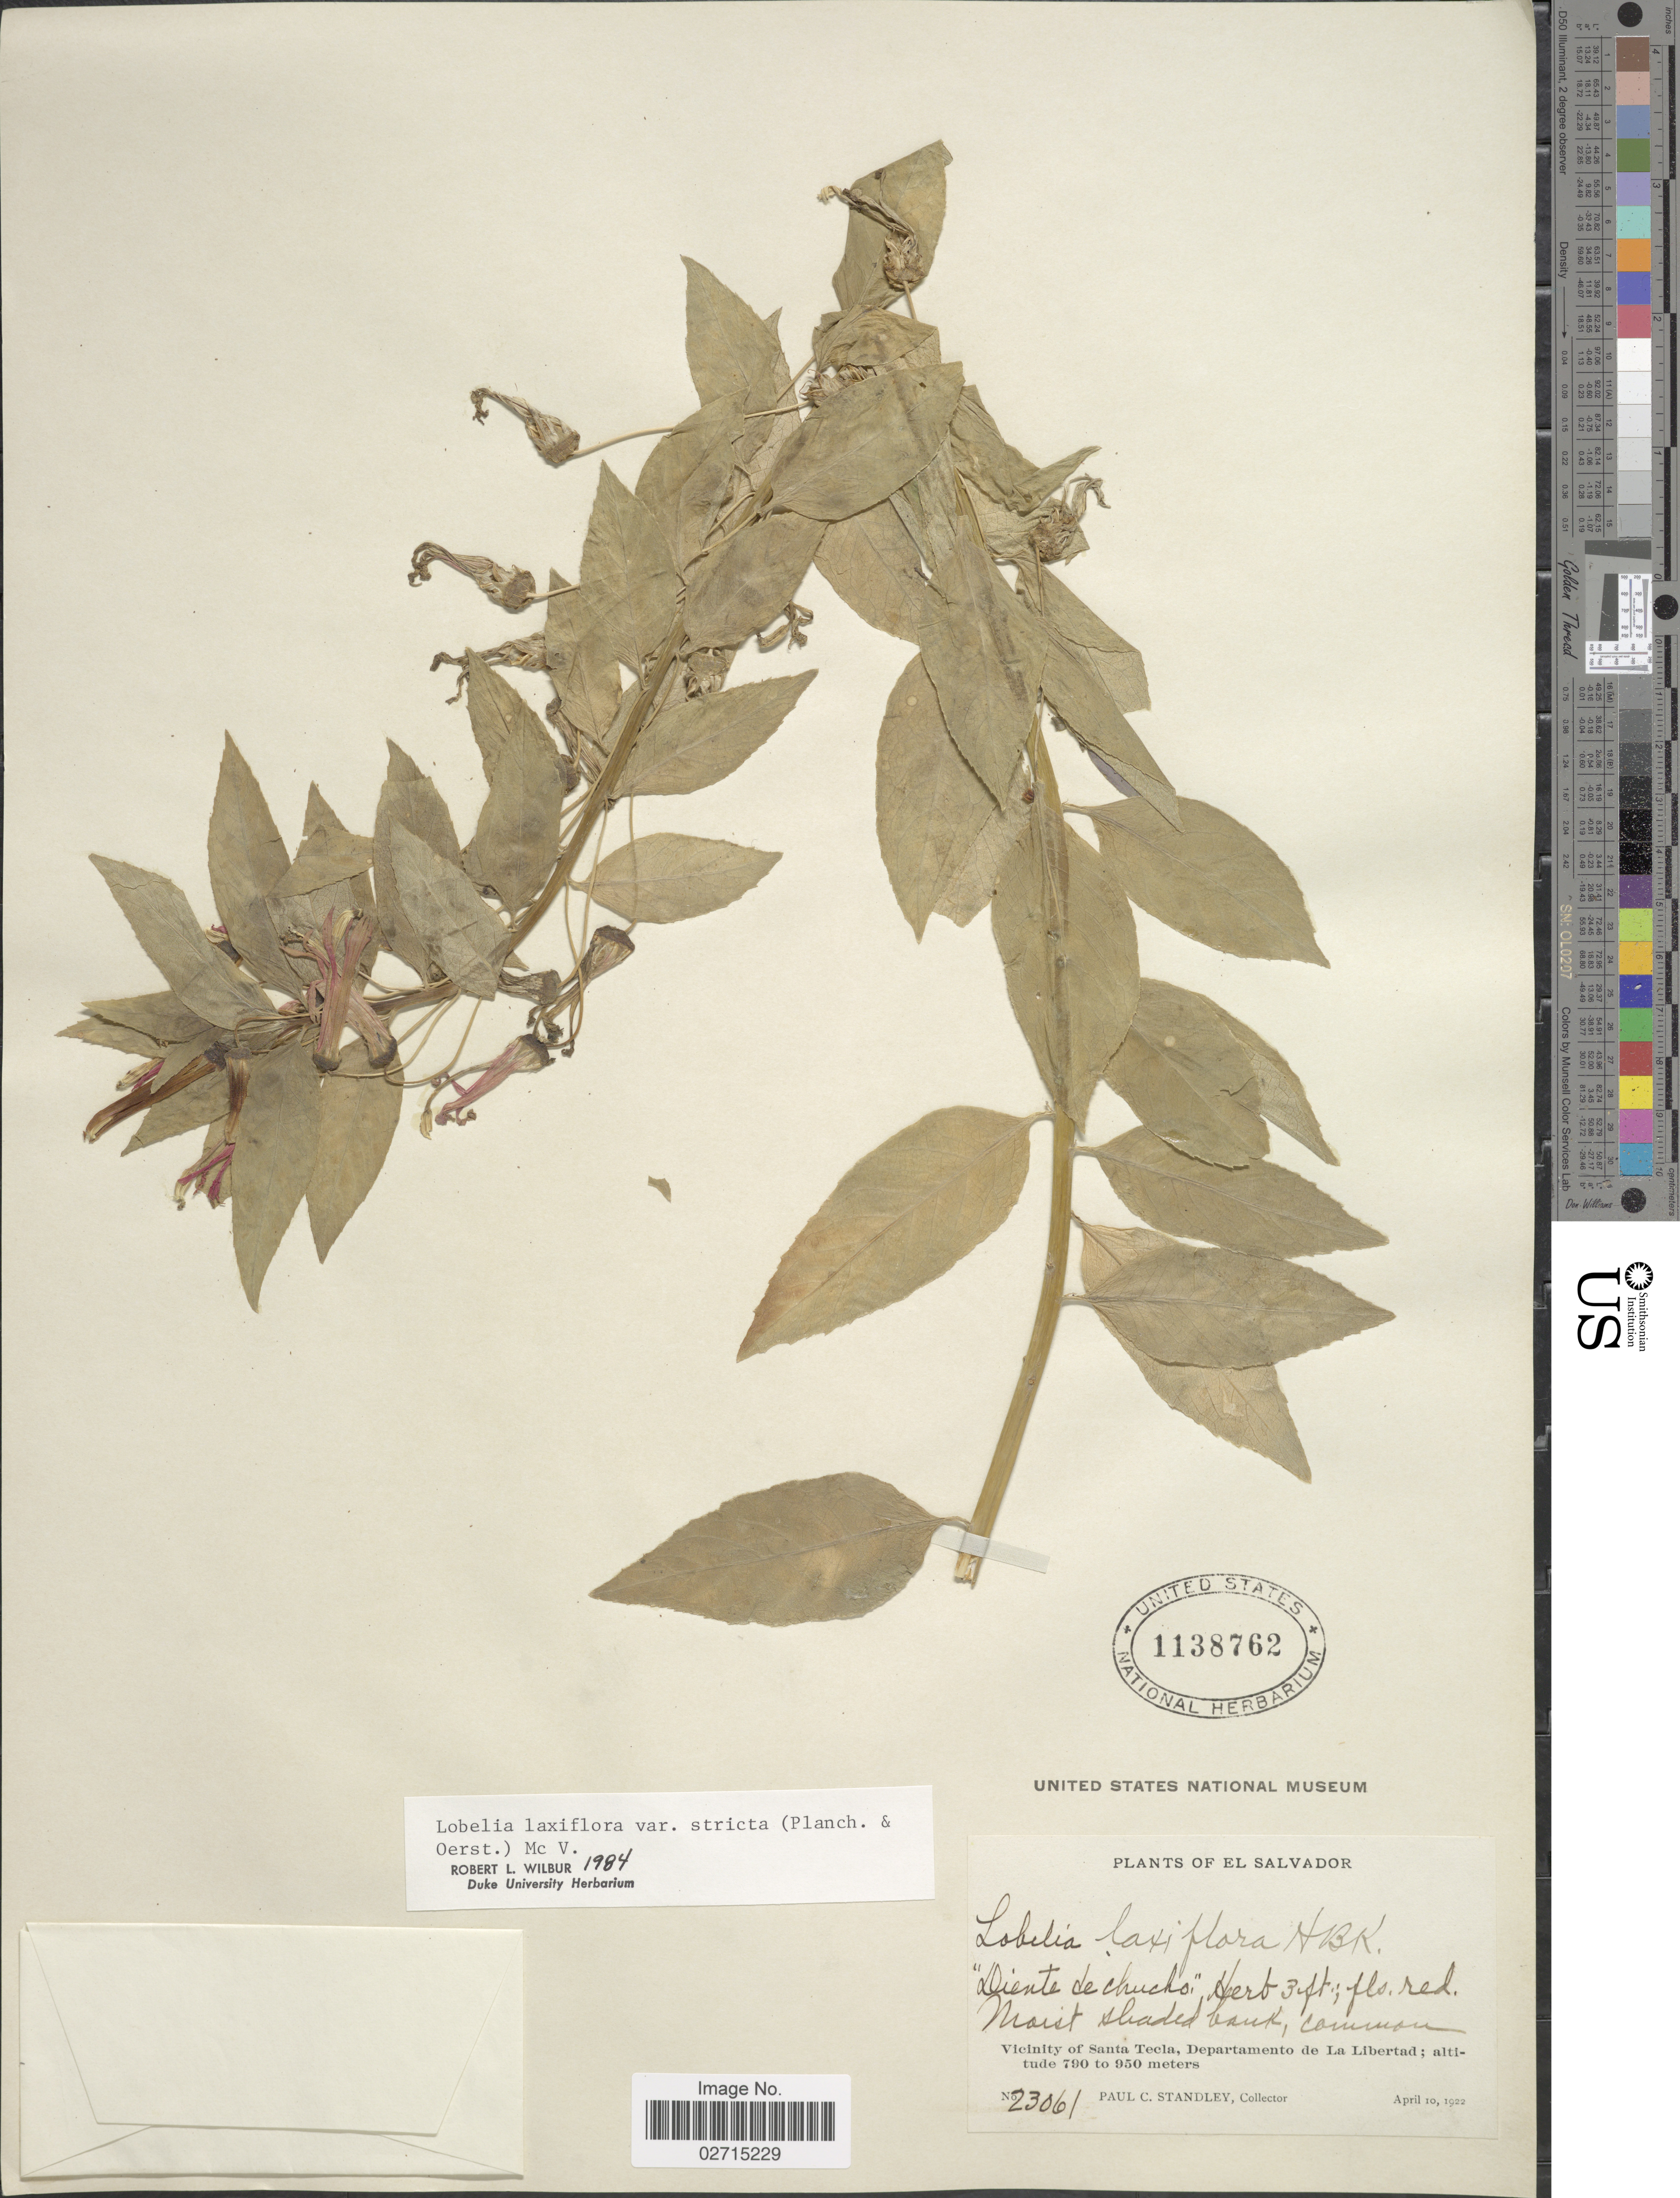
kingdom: Plantae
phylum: Tracheophyta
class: Magnoliopsida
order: Asterales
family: Campanulaceae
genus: Lobelia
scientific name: Lobelia laxiflora var. stricta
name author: (Planch. & Oerst.) McVaugh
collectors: P. C. Standley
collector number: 23061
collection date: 1922-04-10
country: El Salvador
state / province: La Libertad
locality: Vicinity of Santa Tecla, Departamento de La Libertad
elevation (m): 790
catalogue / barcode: US 1138762